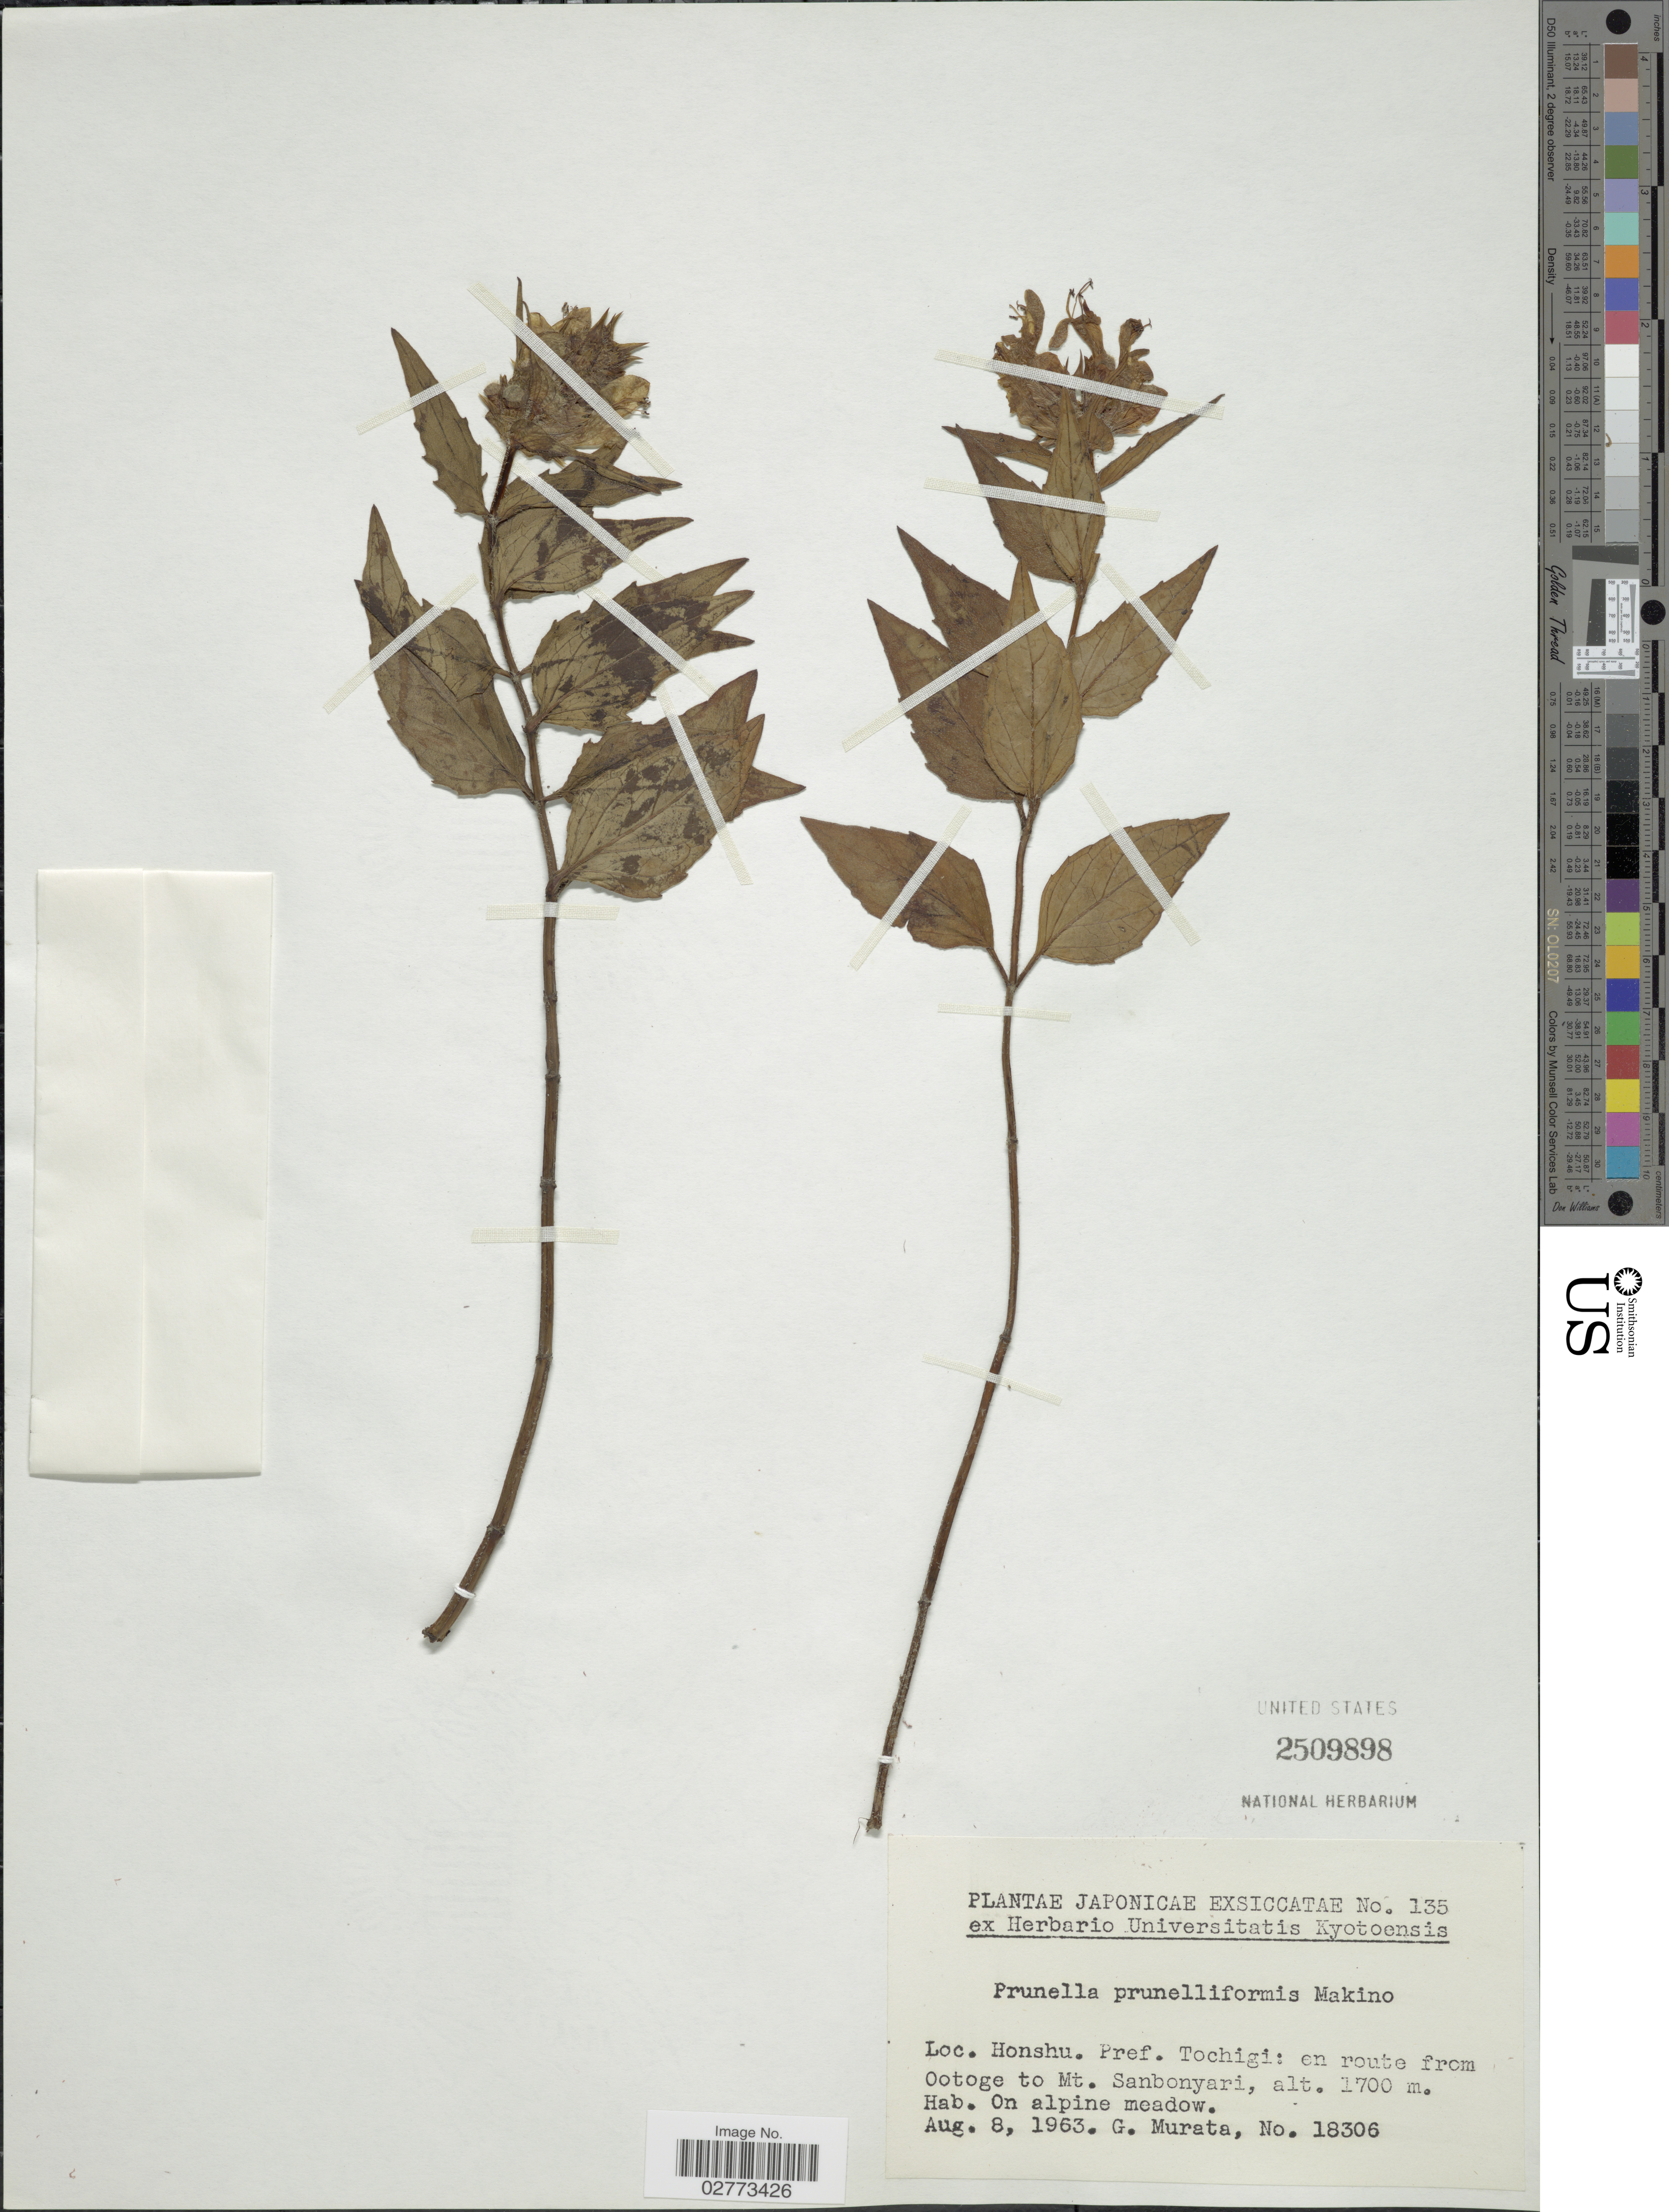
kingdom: Plantae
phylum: Tracheophyta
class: Magnoliopsida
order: Lamiales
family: Lamiaceae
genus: Prunella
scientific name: Prunella prunelliformis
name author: (Maxim.) Makino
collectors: G. Murata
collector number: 18306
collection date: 1963-08-08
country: Japan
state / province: Totigi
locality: Honshu. Pref. Tochigi: en route from Ootoge to Mt. Sanbonyari.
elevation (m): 1700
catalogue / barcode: US 2509898